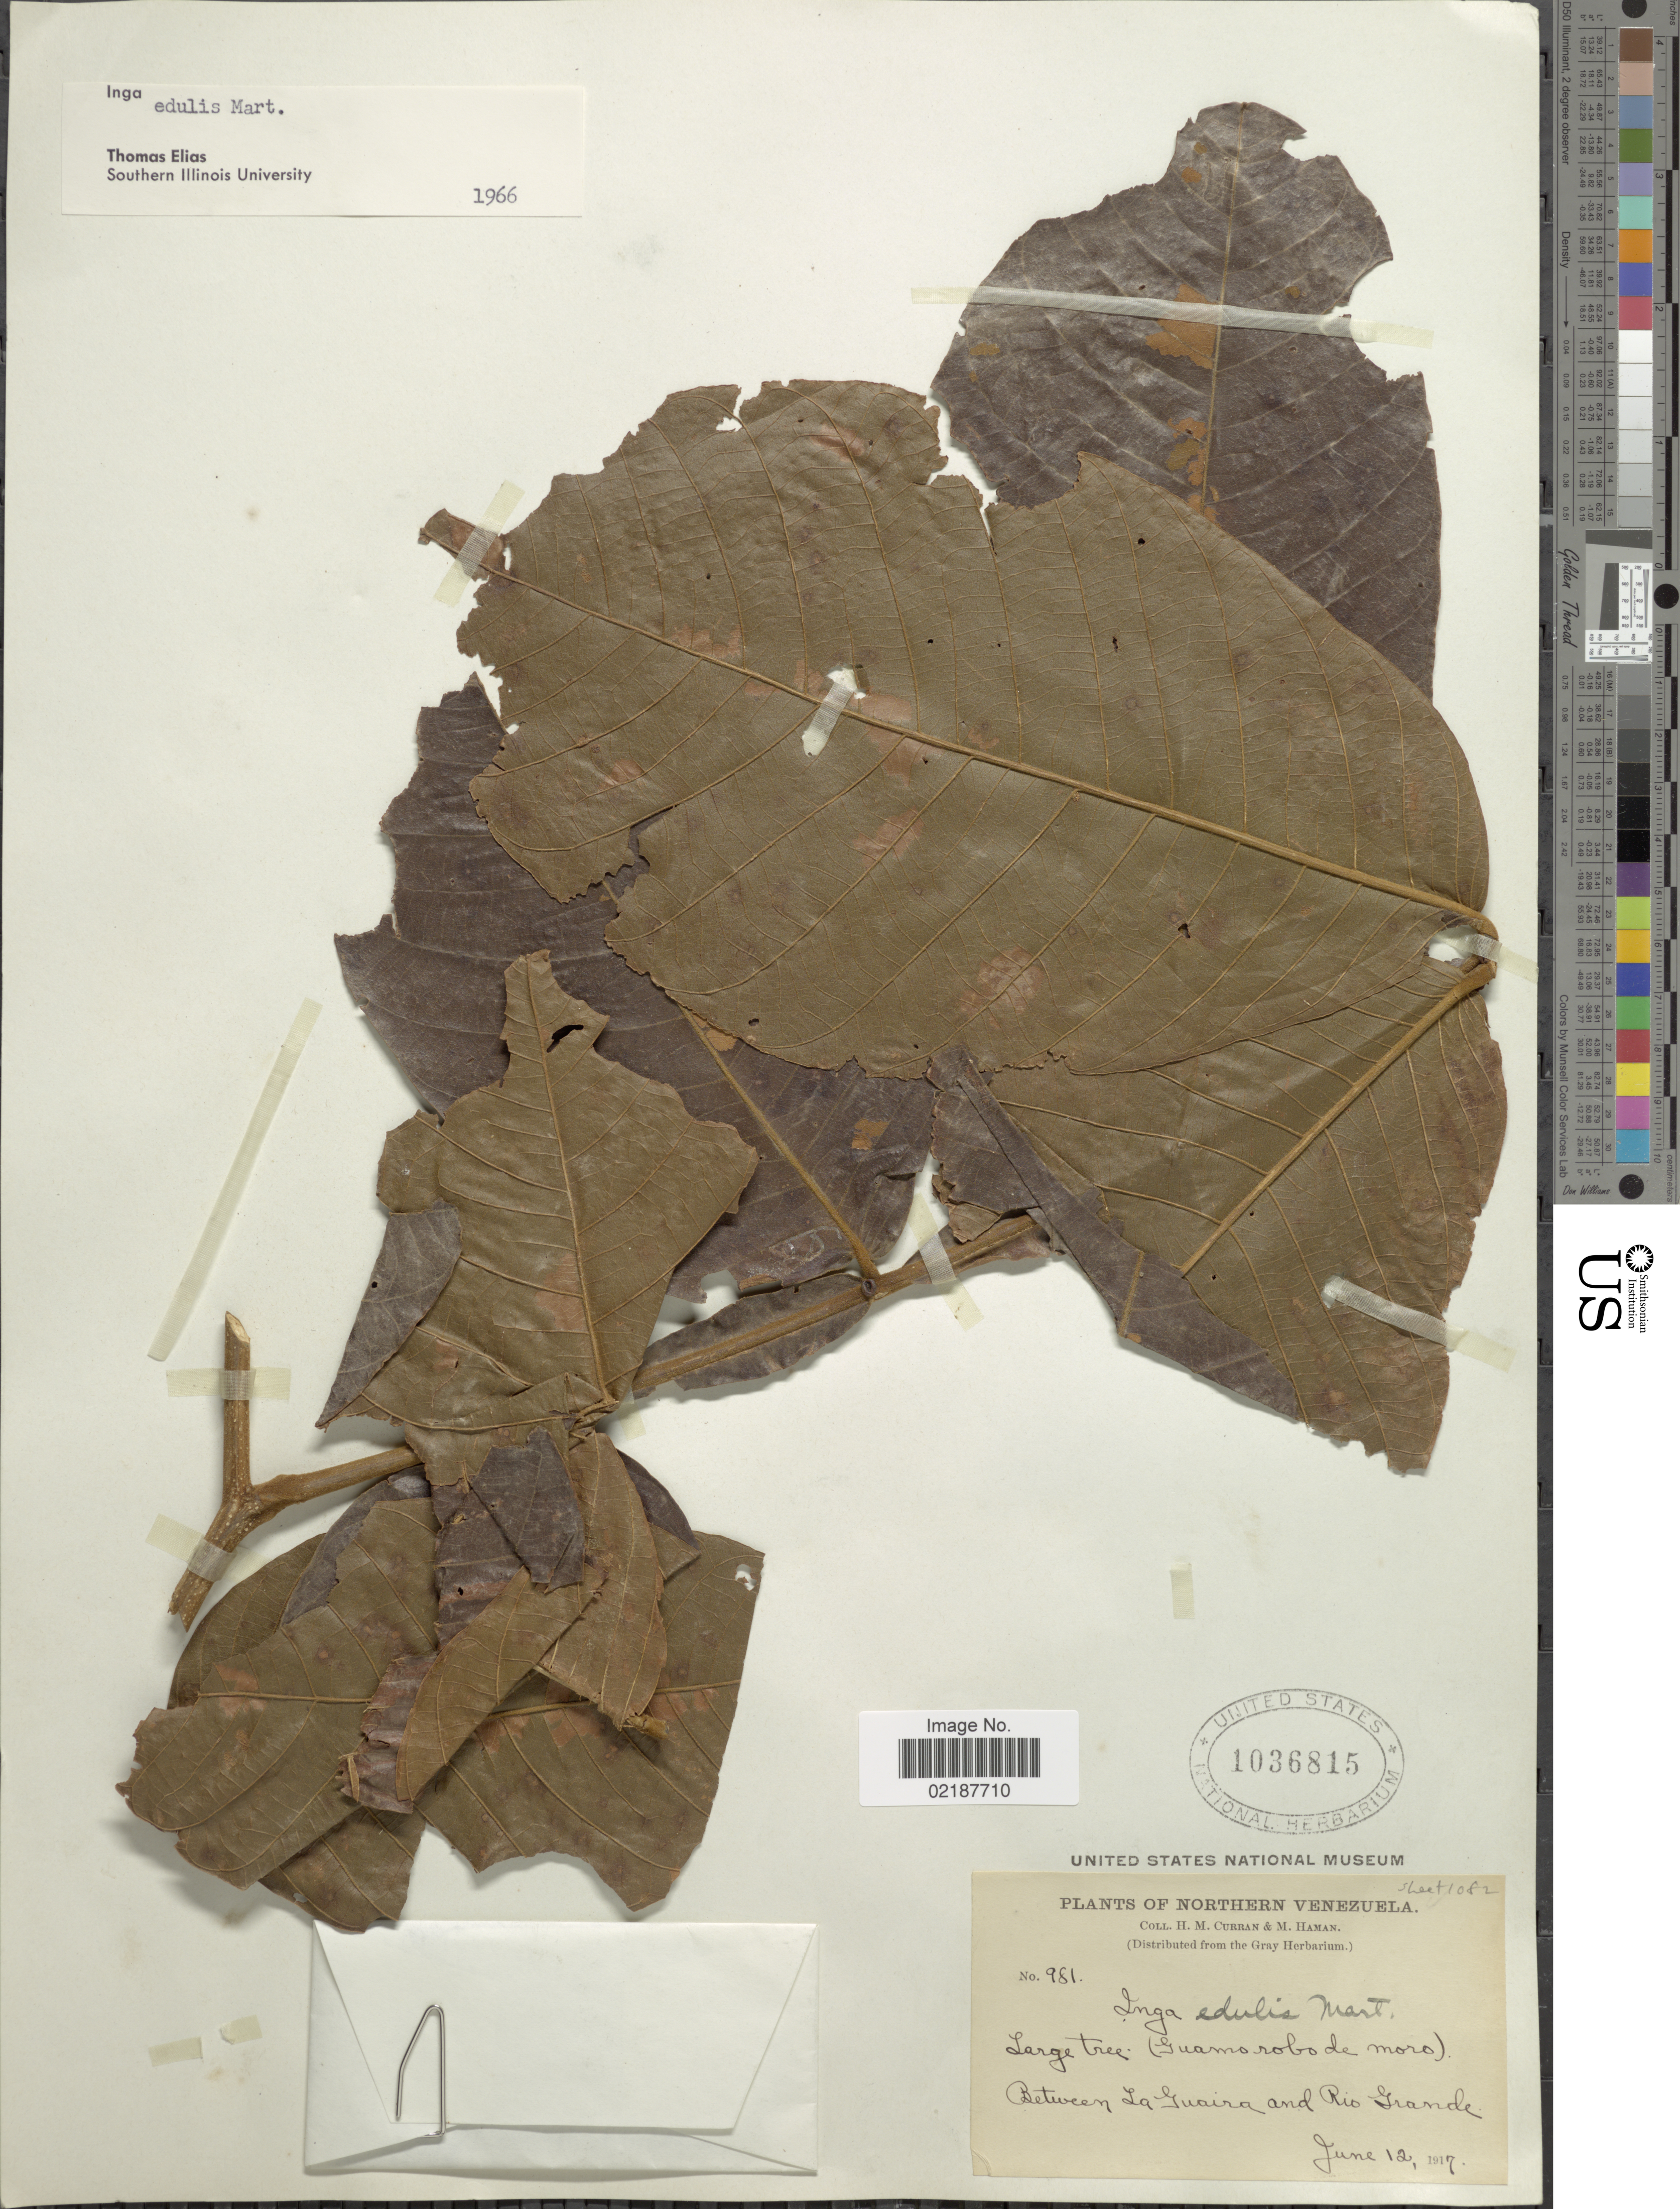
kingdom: Plantae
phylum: Tracheophyta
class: Magnoliopsida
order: Fabales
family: Fabaceae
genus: Inga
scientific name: Inga edulis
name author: Mart.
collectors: H. M. Curran & H. Haman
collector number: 981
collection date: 1917-06-12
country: Venezuela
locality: Northern Venezuela, Large tree (Guamo robo de moro), Between La Guaira and Rio Grande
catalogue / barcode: US 1036815